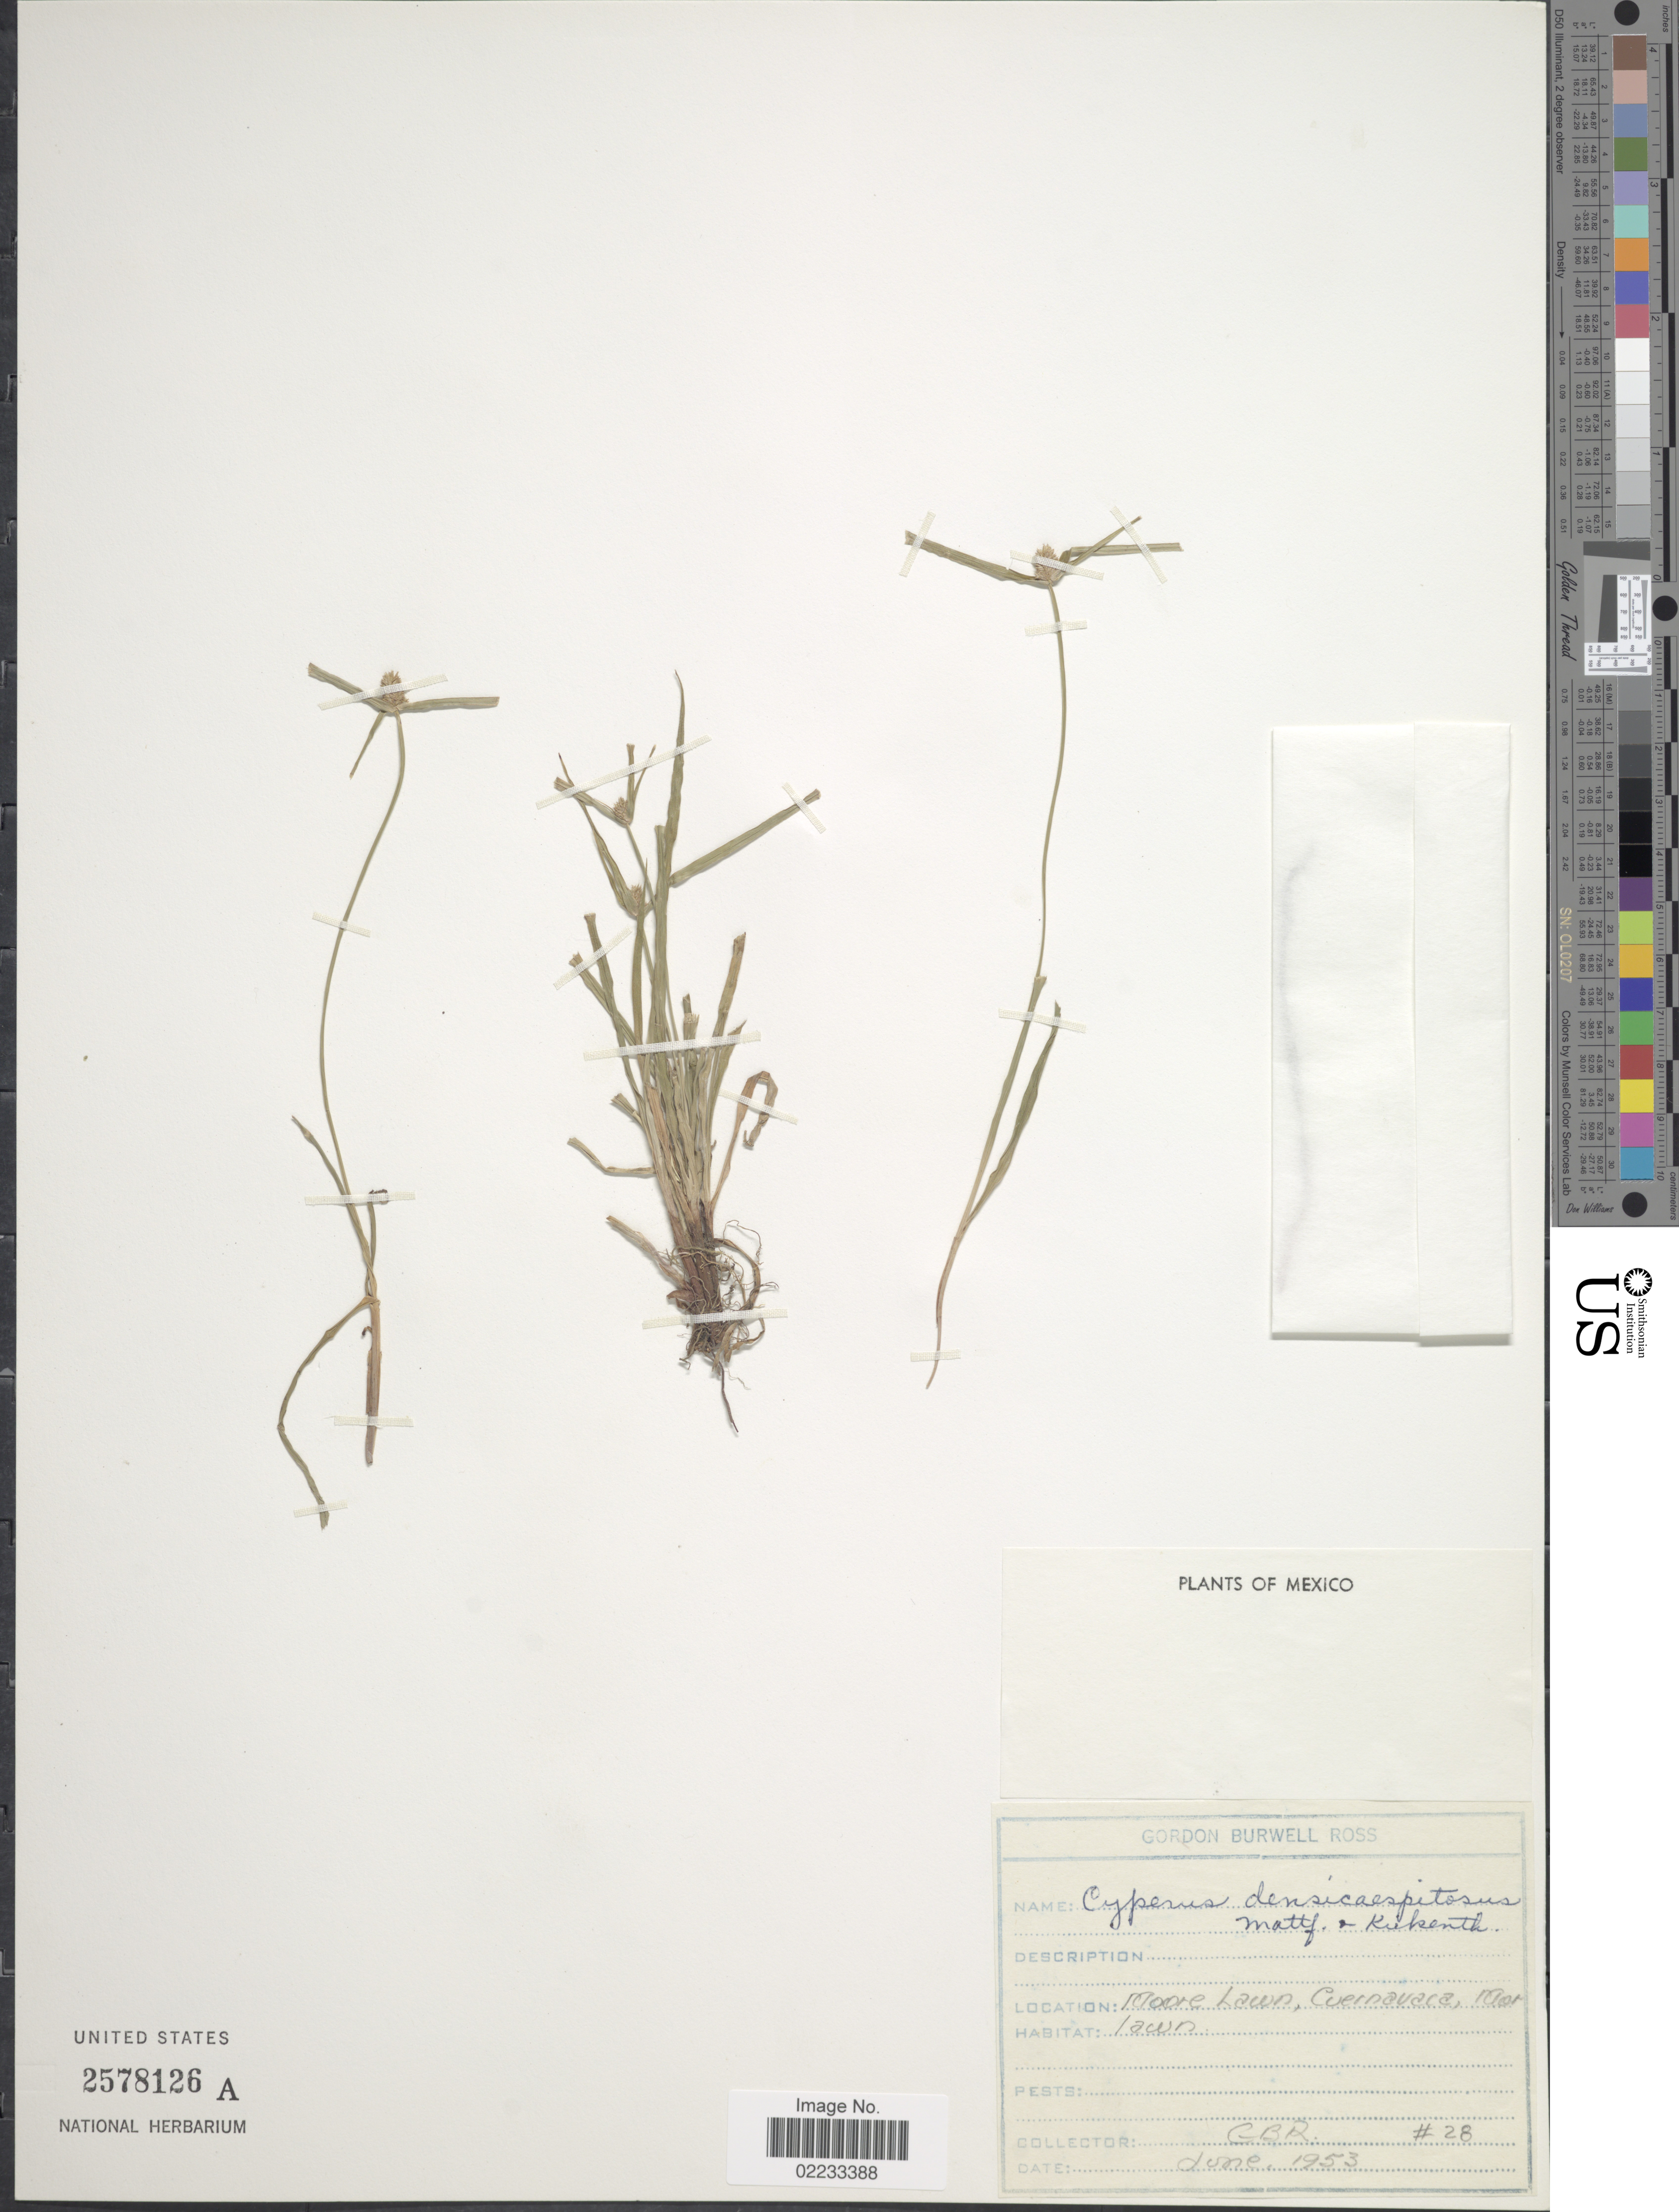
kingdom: Plantae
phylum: Tracheophyta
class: Liliopsida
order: Poales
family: Cyperaceae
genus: Cyperus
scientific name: Cyperus hortensis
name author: (Salzm. ex Steud.) Dorr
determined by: Strong, Mark T., (BOT), Smithsonian Institution - National Museum of Natural History (UNITED STATES)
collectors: G. B. Ross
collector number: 28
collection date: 1953-06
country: Mexico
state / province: Morelos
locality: Moore Lawn, Cuernavaca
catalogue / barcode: US 2578126A